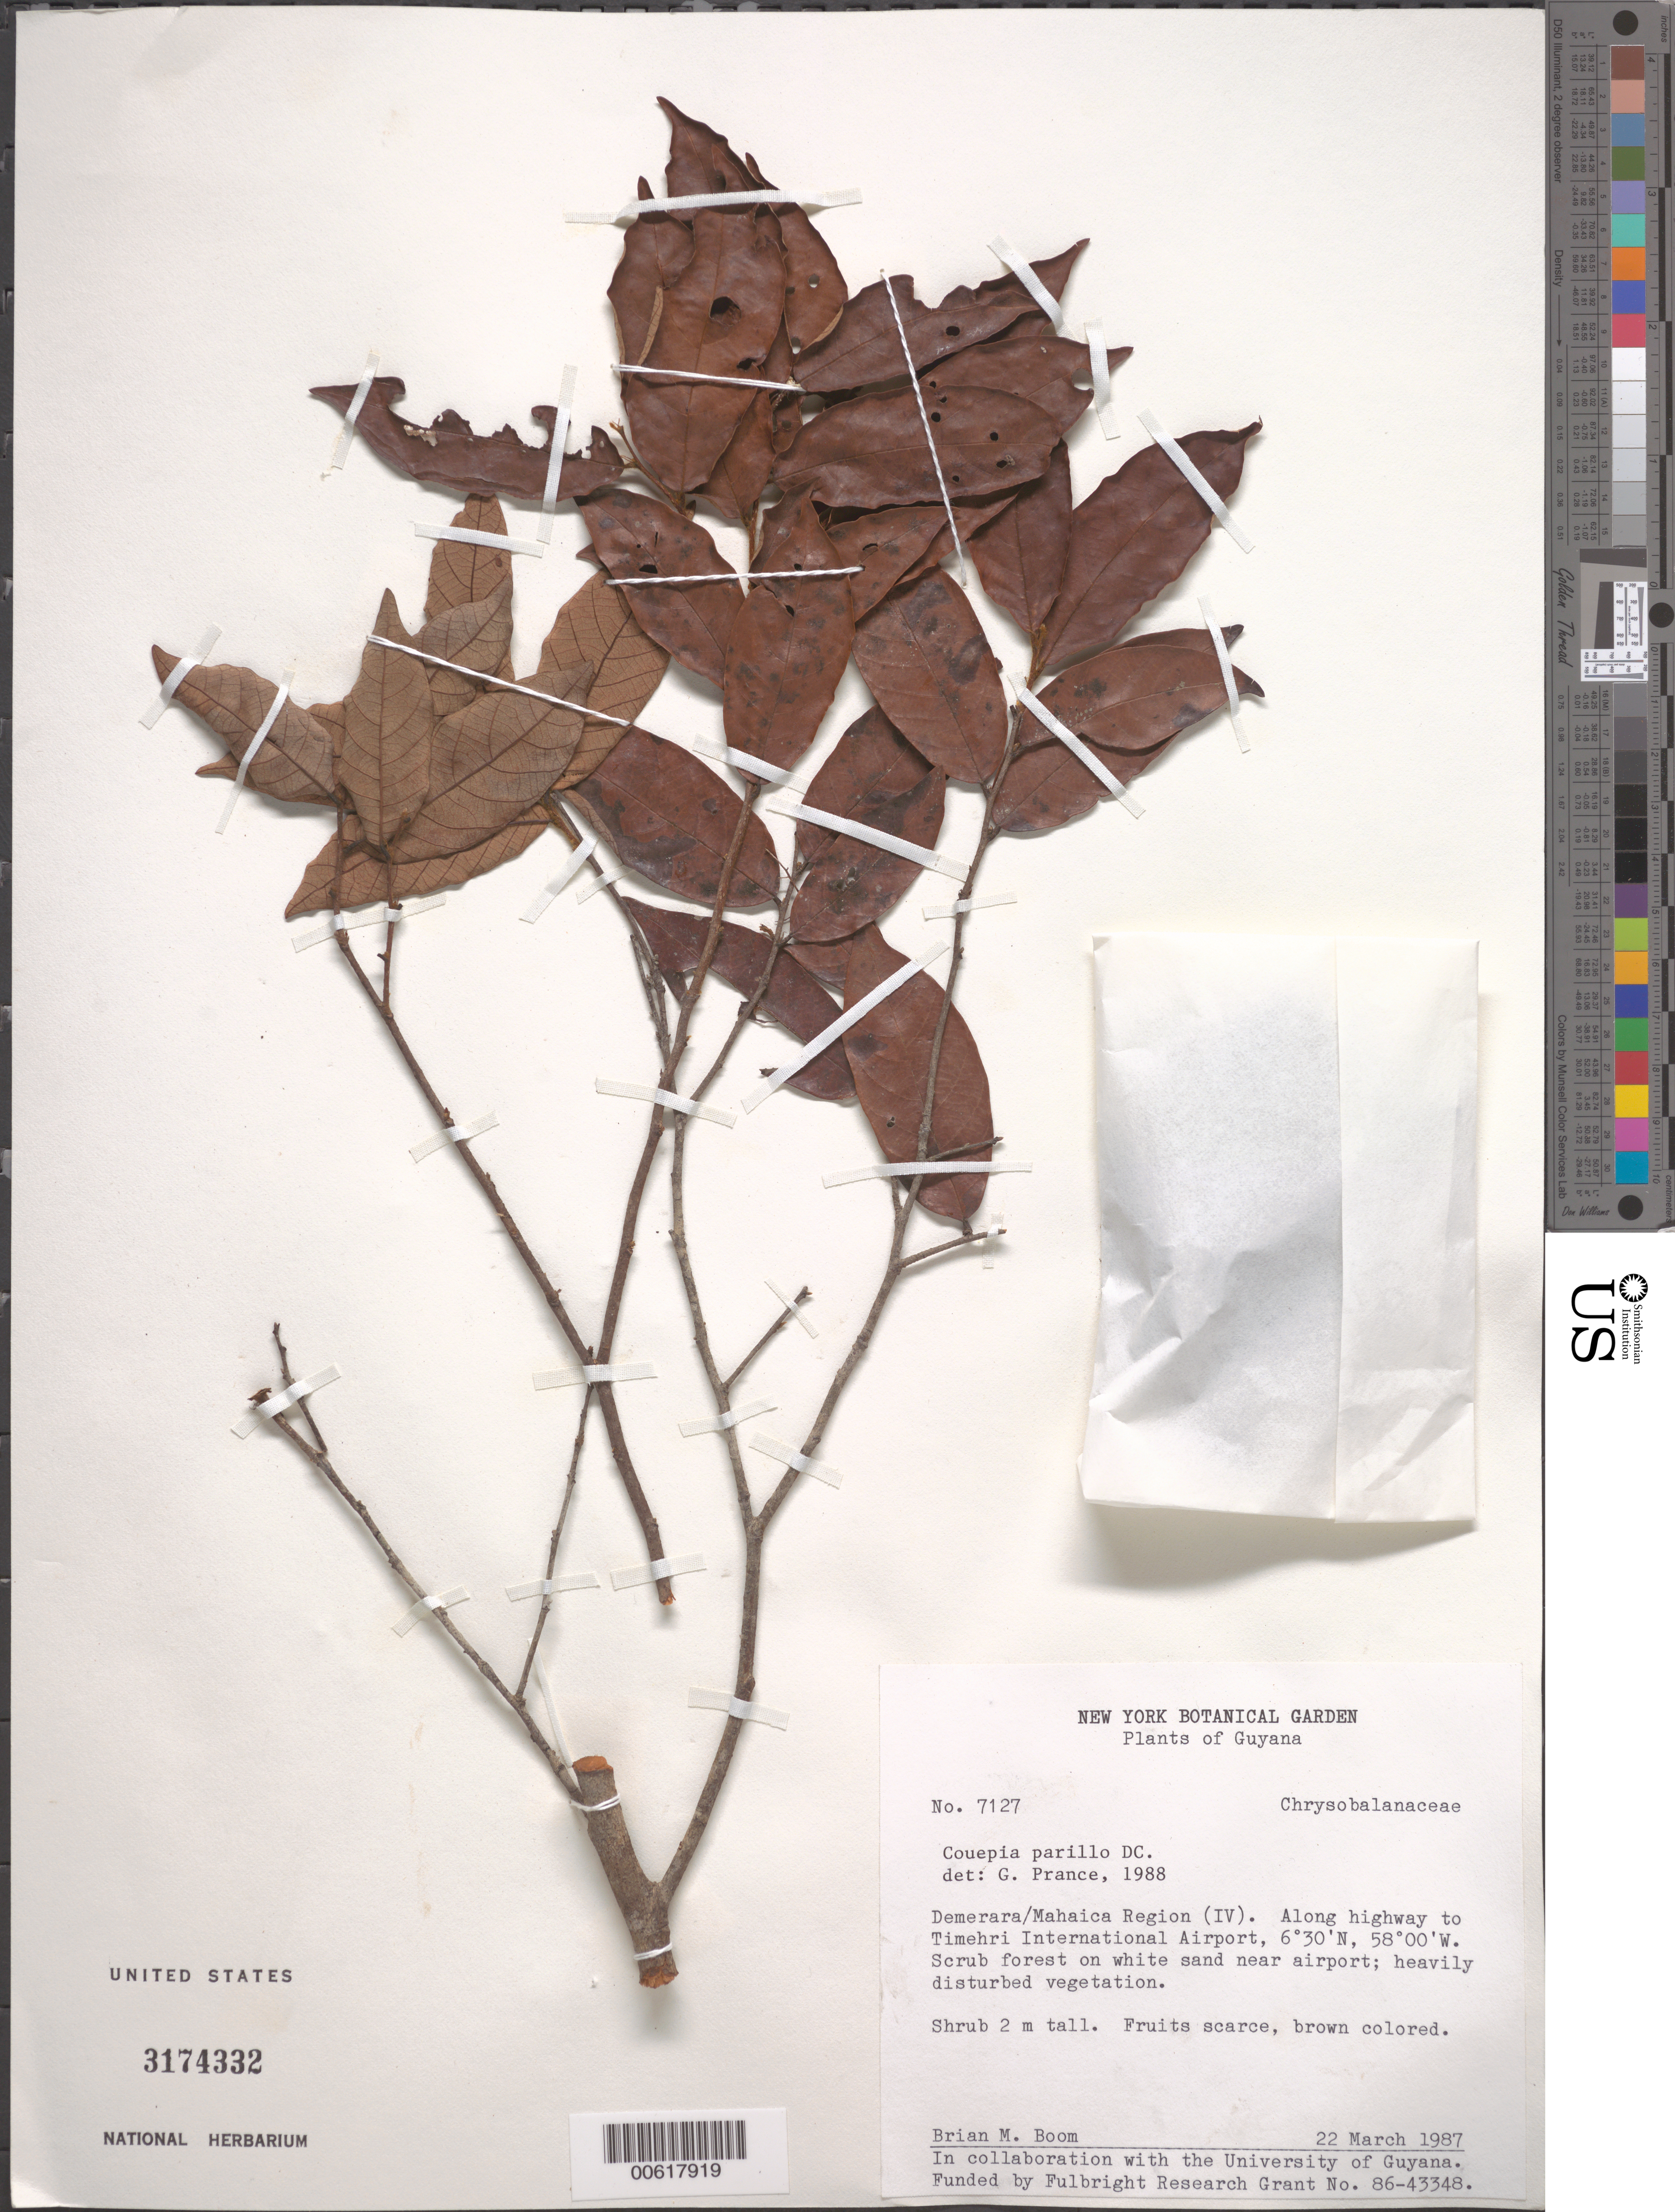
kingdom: Plantae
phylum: Tracheophyta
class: Magnoliopsida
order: Malpighiales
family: Chrysobalanaceae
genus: Gaulettia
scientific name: Gaulettia parillo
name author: (DC.) Sothers & Prance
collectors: B. M. Boom et al.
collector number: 7127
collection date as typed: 22-Mar-87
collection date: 1987-03-22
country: Guyana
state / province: Demerara-Mahaica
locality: Timehri International airport, along hwy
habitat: Scrub forest on white sand, heavily disturbed vegetation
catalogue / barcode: US 3174332